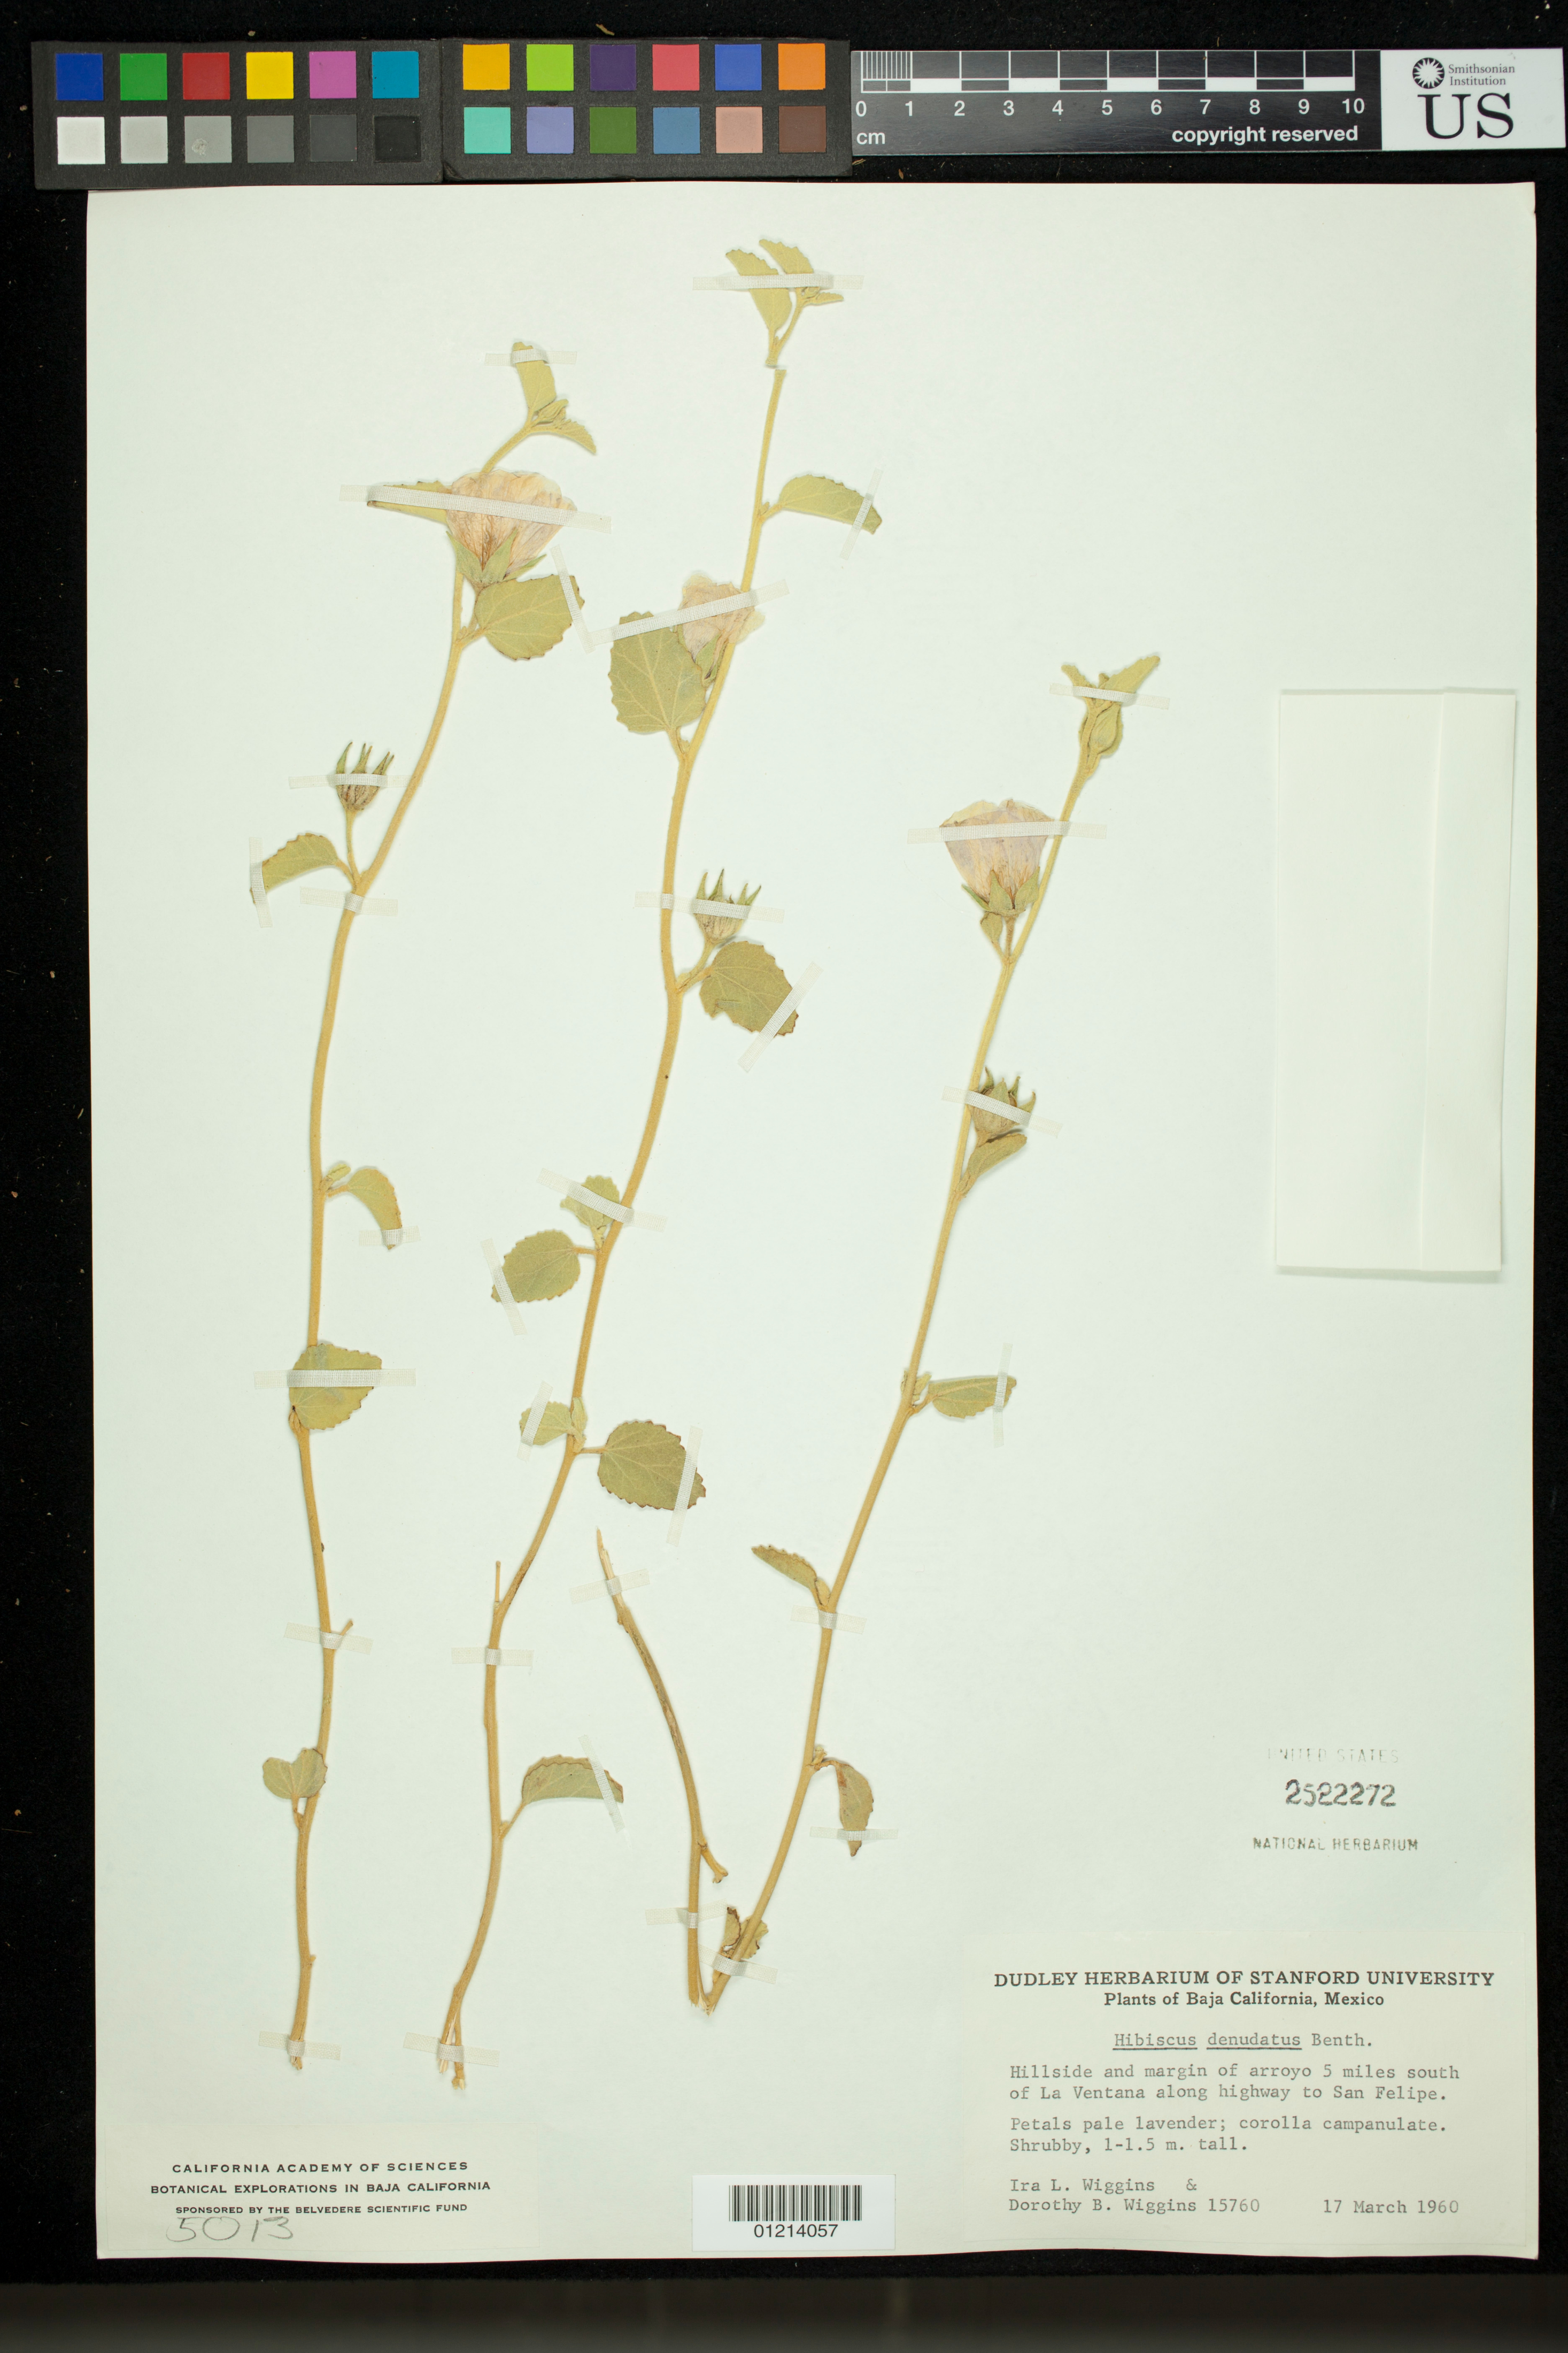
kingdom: Plantae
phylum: Tracheophyta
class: Magnoliopsida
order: Malvales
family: Malvaceae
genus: Hibiscus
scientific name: Hibiscus denudatus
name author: Benth.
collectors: Whitney Expedition & D. B. Wiggins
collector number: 15760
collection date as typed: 17 Mar 1960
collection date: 1960-03-17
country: Mexico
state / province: Baja California Sur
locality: Baja California, Mexico: Hillside and margin of arroyo 5 miles south of La Ventana along highway to San Felipe.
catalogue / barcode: US 2522272